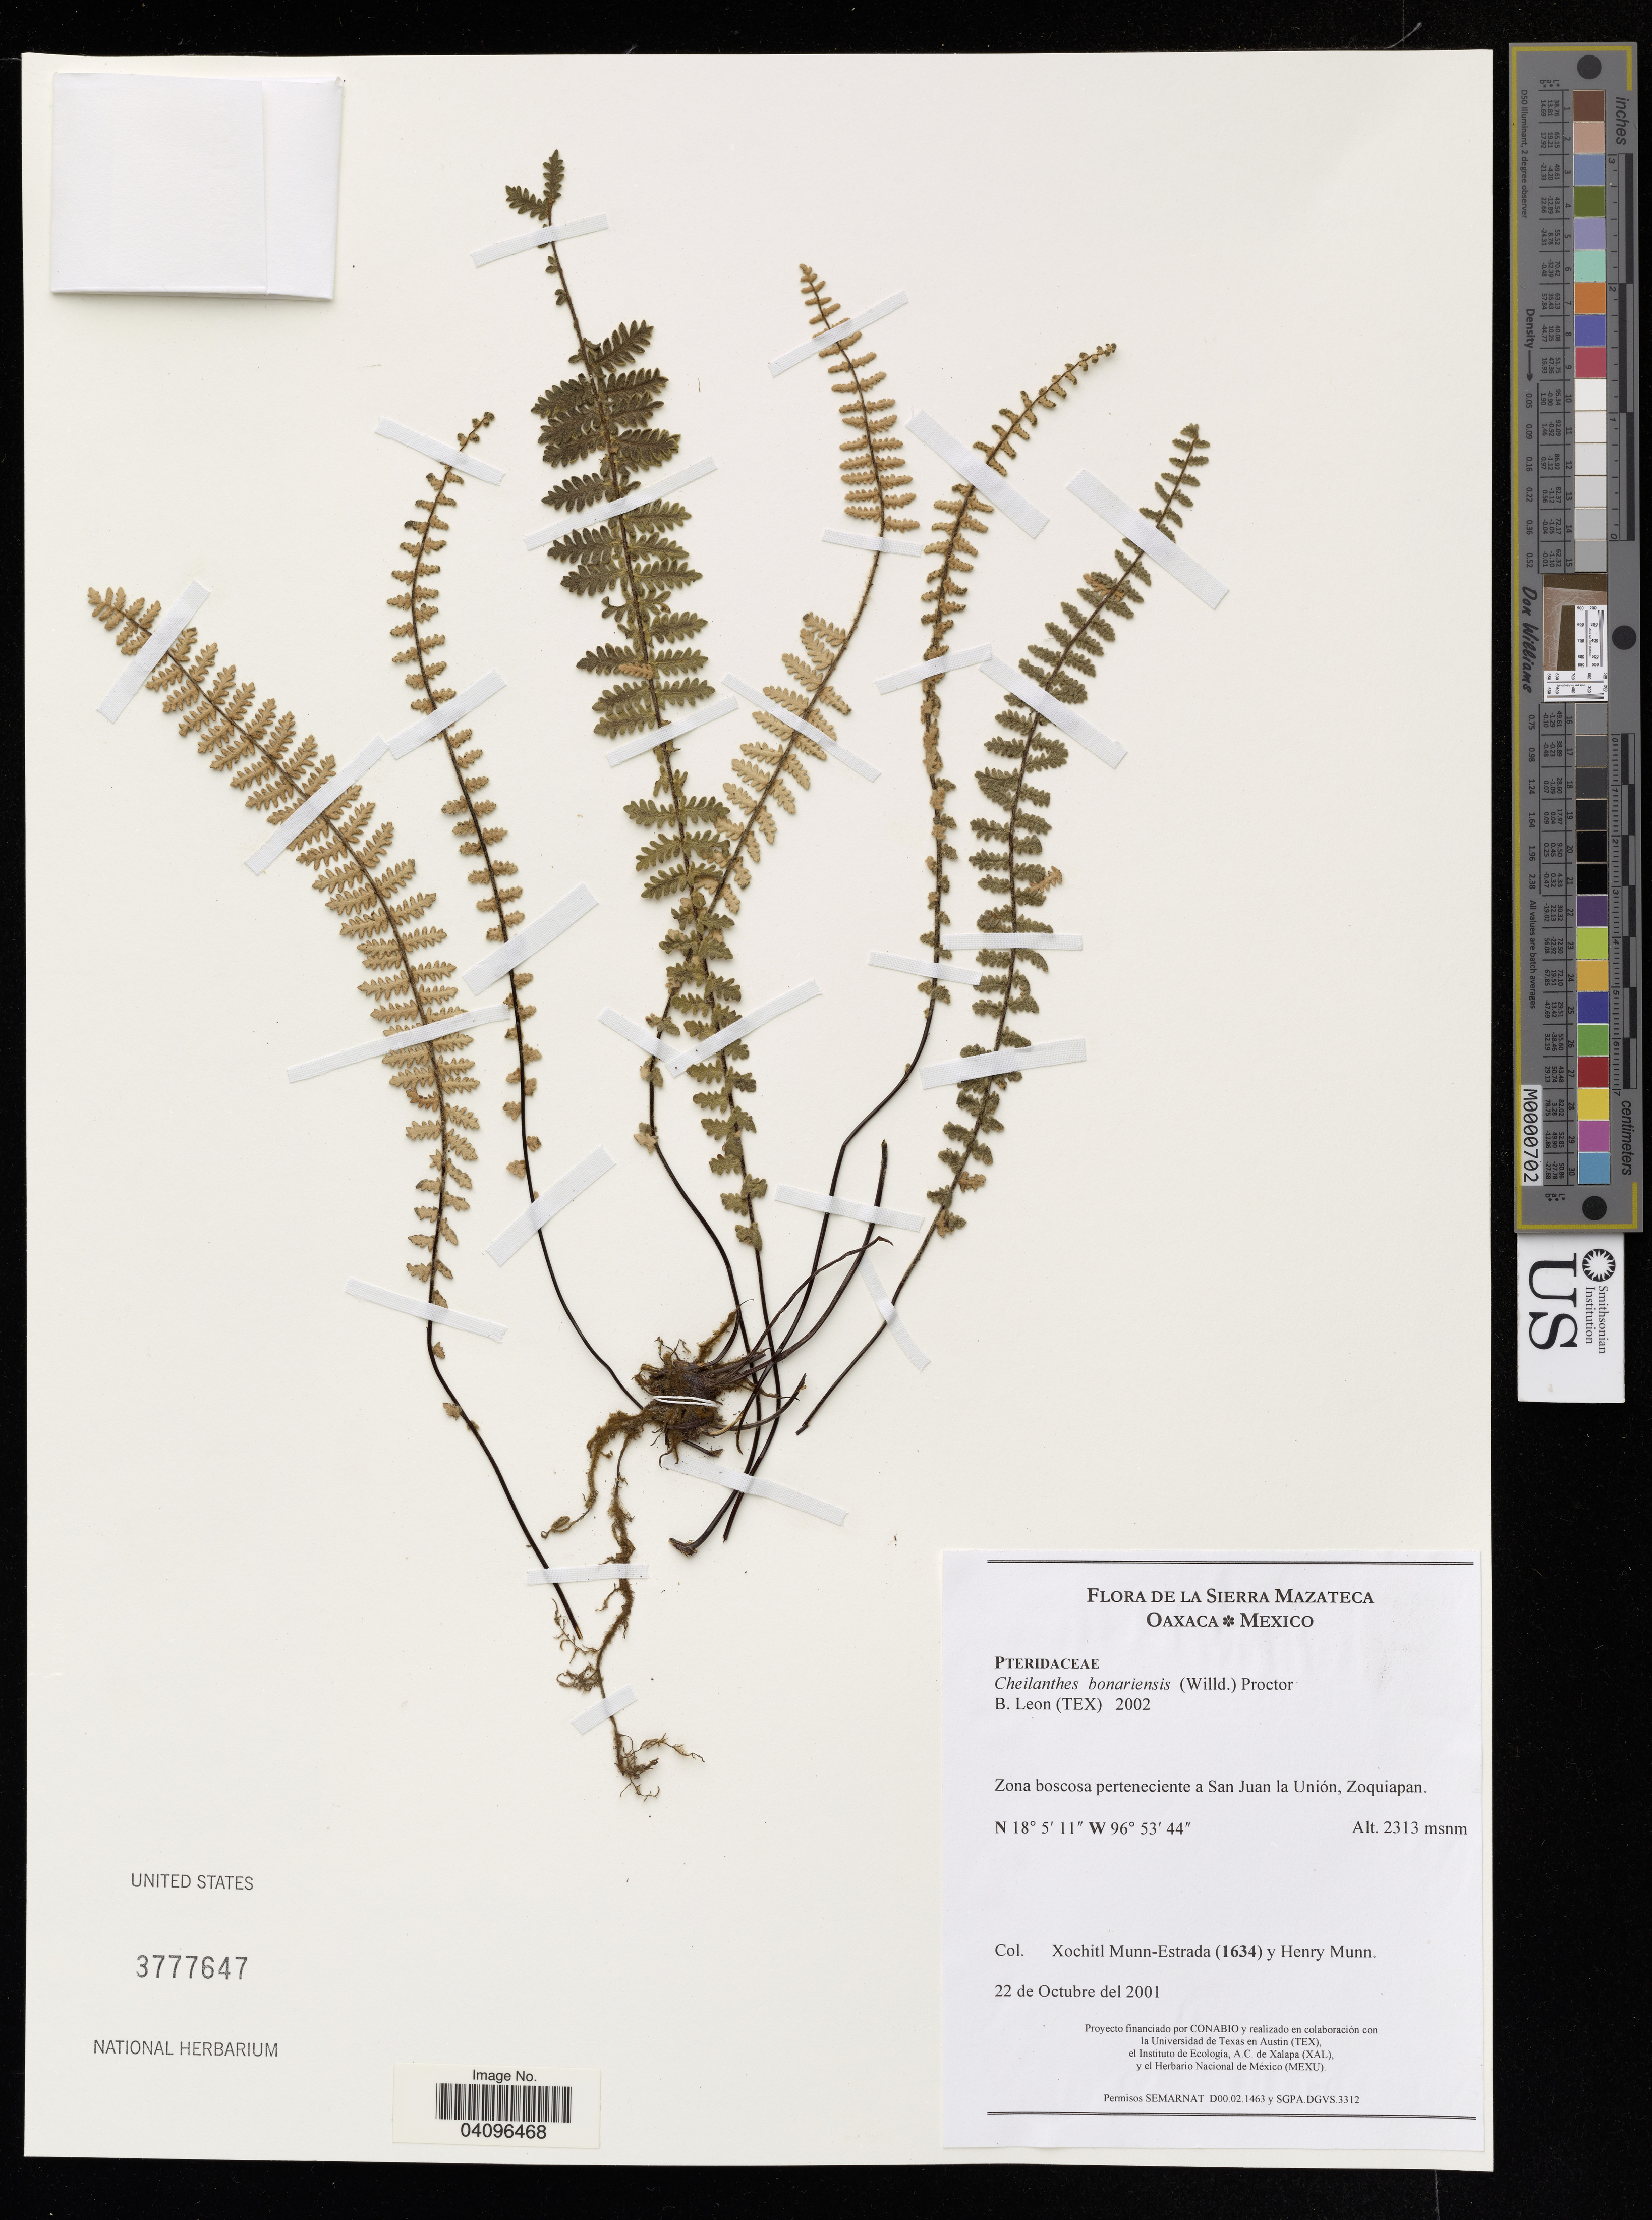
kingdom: Plantae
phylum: Tracheophyta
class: Polypodiopsida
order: Polypodiales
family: Pteridaceae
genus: Cheilanthes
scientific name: Cheilanthes bonariensis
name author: (Willd.) Proctor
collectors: X. Munn-Estrada & H. Munn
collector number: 1634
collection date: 2001-10-22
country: Mexico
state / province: Oaxaca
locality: Sierra Mazateca, Zona boscosa perteneciente a San Juan la Unión, Zoquiapan.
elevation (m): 2313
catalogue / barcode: US 3777647